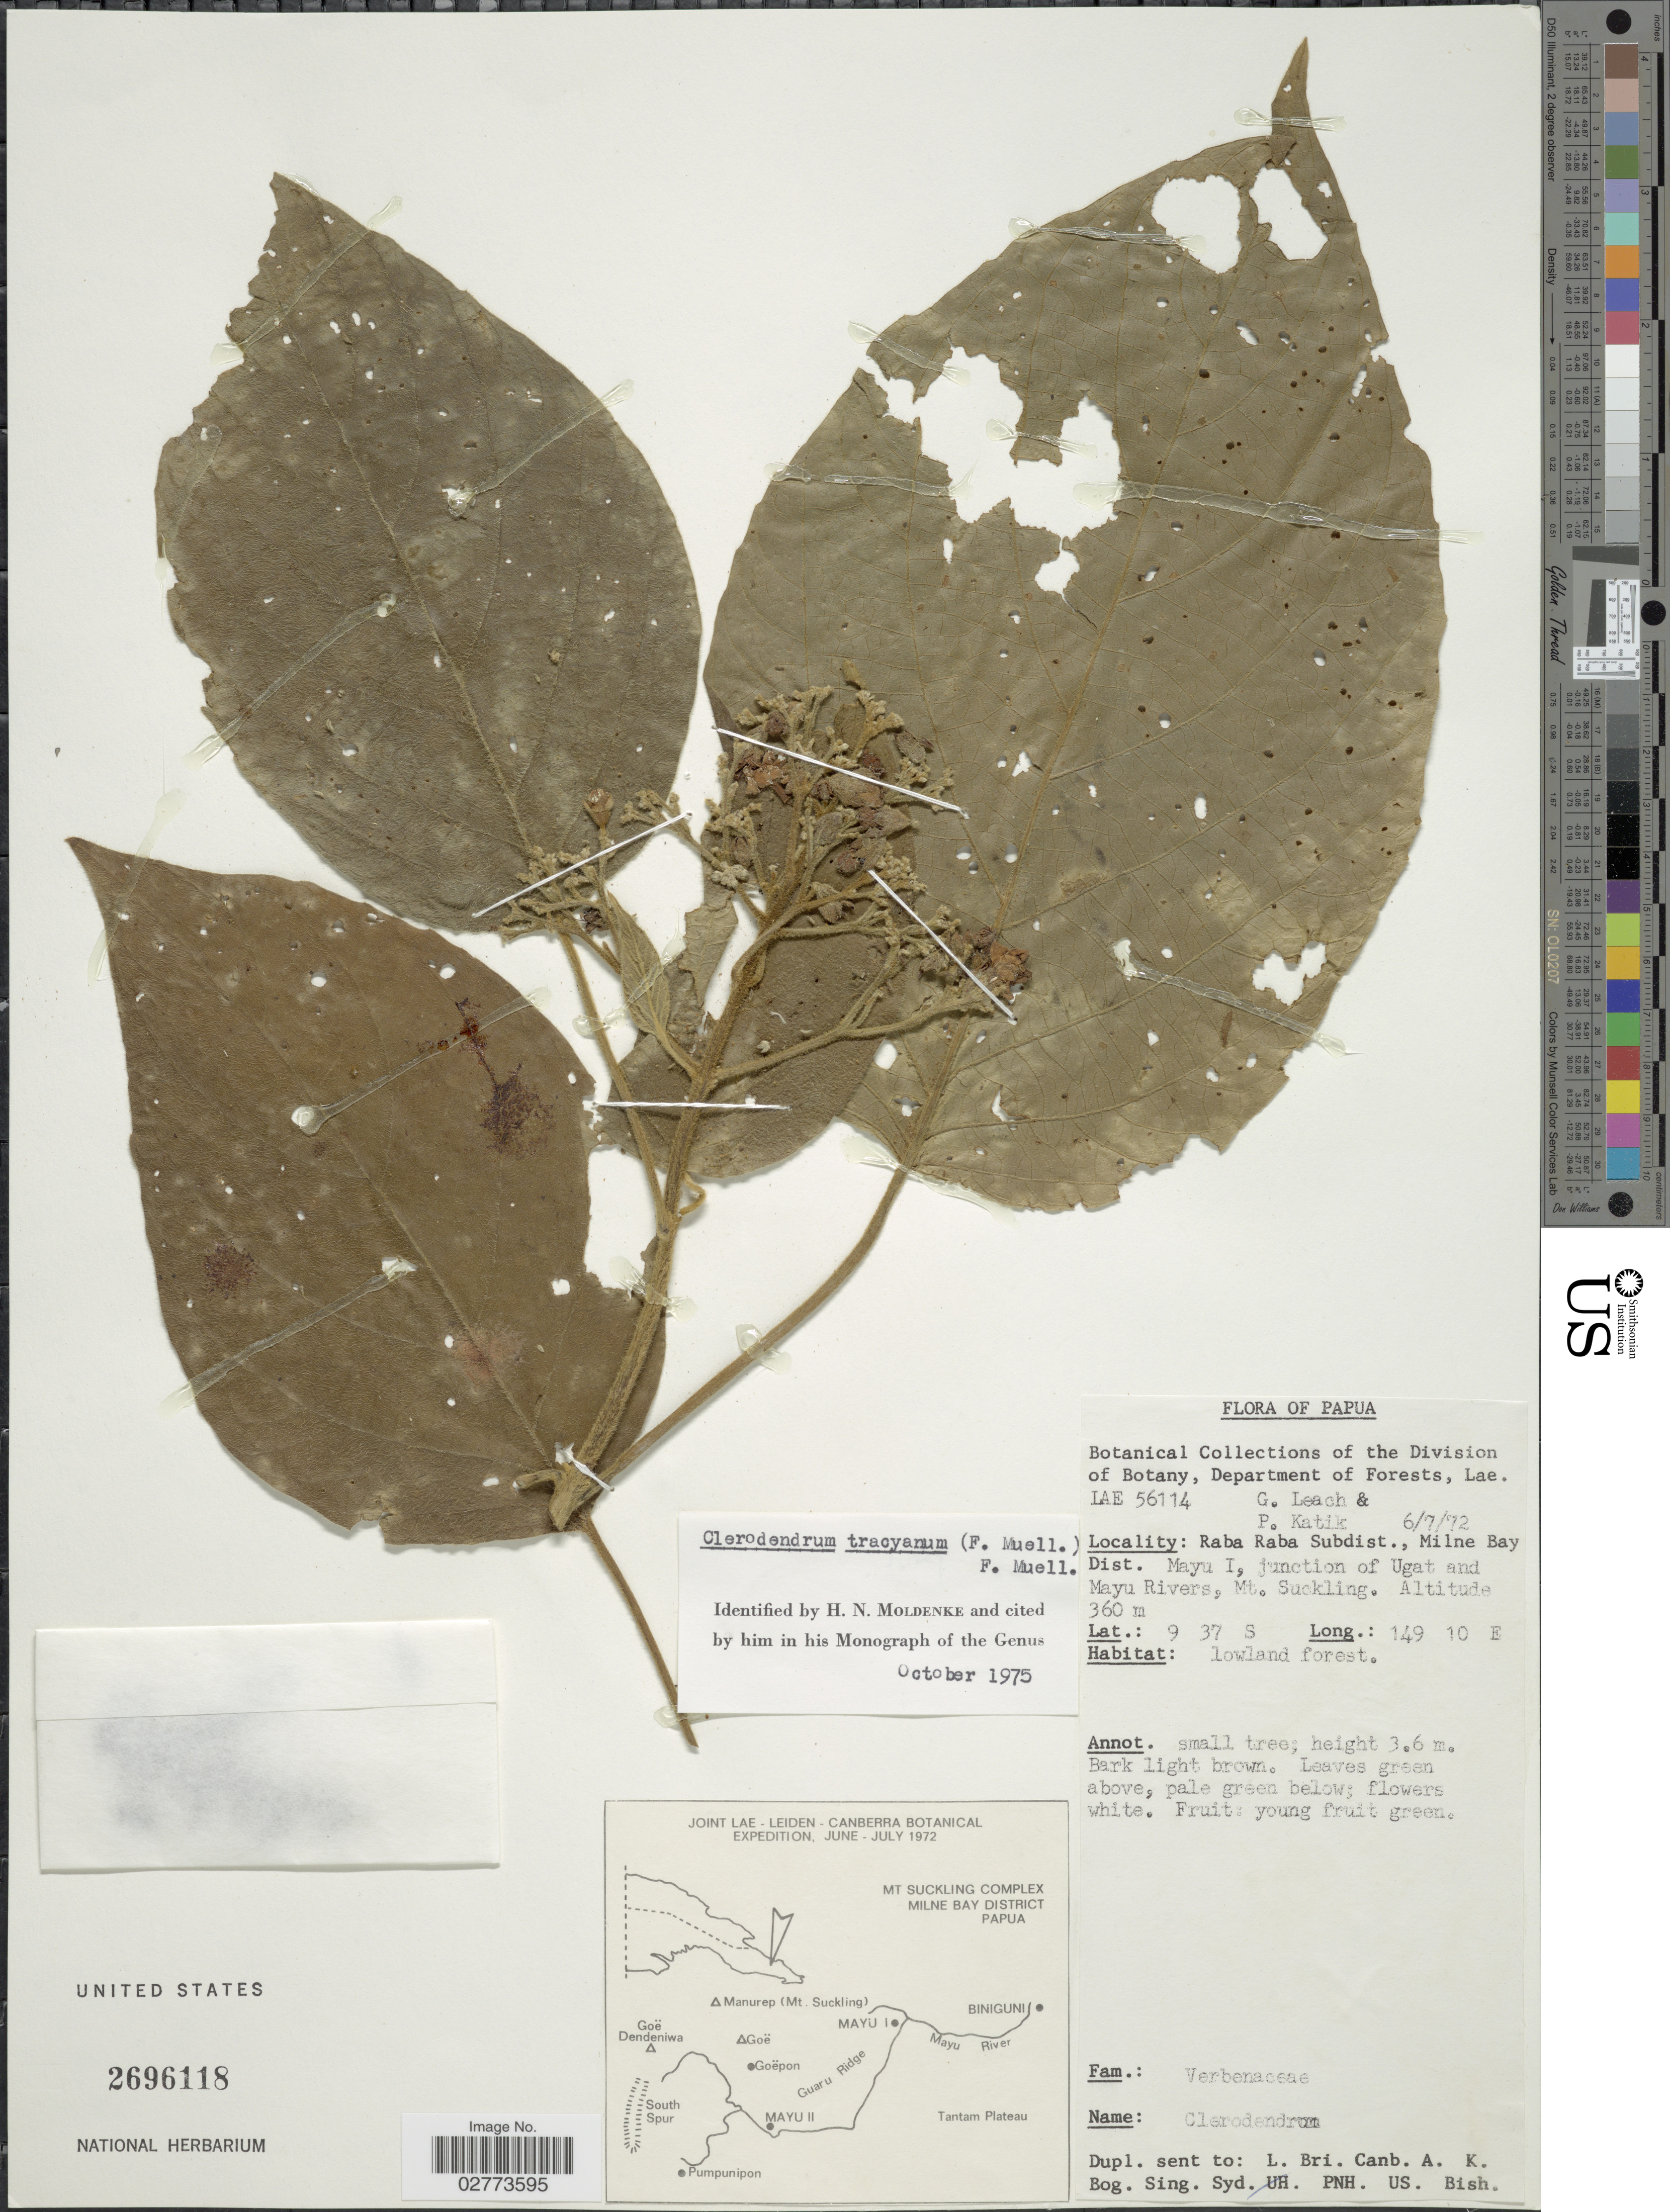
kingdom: Plantae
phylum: Tracheophyta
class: Magnoliopsida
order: Lamiales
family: Lamiaceae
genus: Clerodendrum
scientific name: Clerodendrum tracyanum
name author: (F. Muell.) Benth.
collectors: G. Leach & P. Katik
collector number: LAE 56114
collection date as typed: Transcribed d/m/y: 6/7/72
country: Papua New Guinea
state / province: Milne Bay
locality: Raba Raba Subdistr., Milne Bay Dist. Mayu I, junction of Ugat and Mayu Rivers, Mt. Suckling.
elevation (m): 360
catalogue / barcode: US 2696118